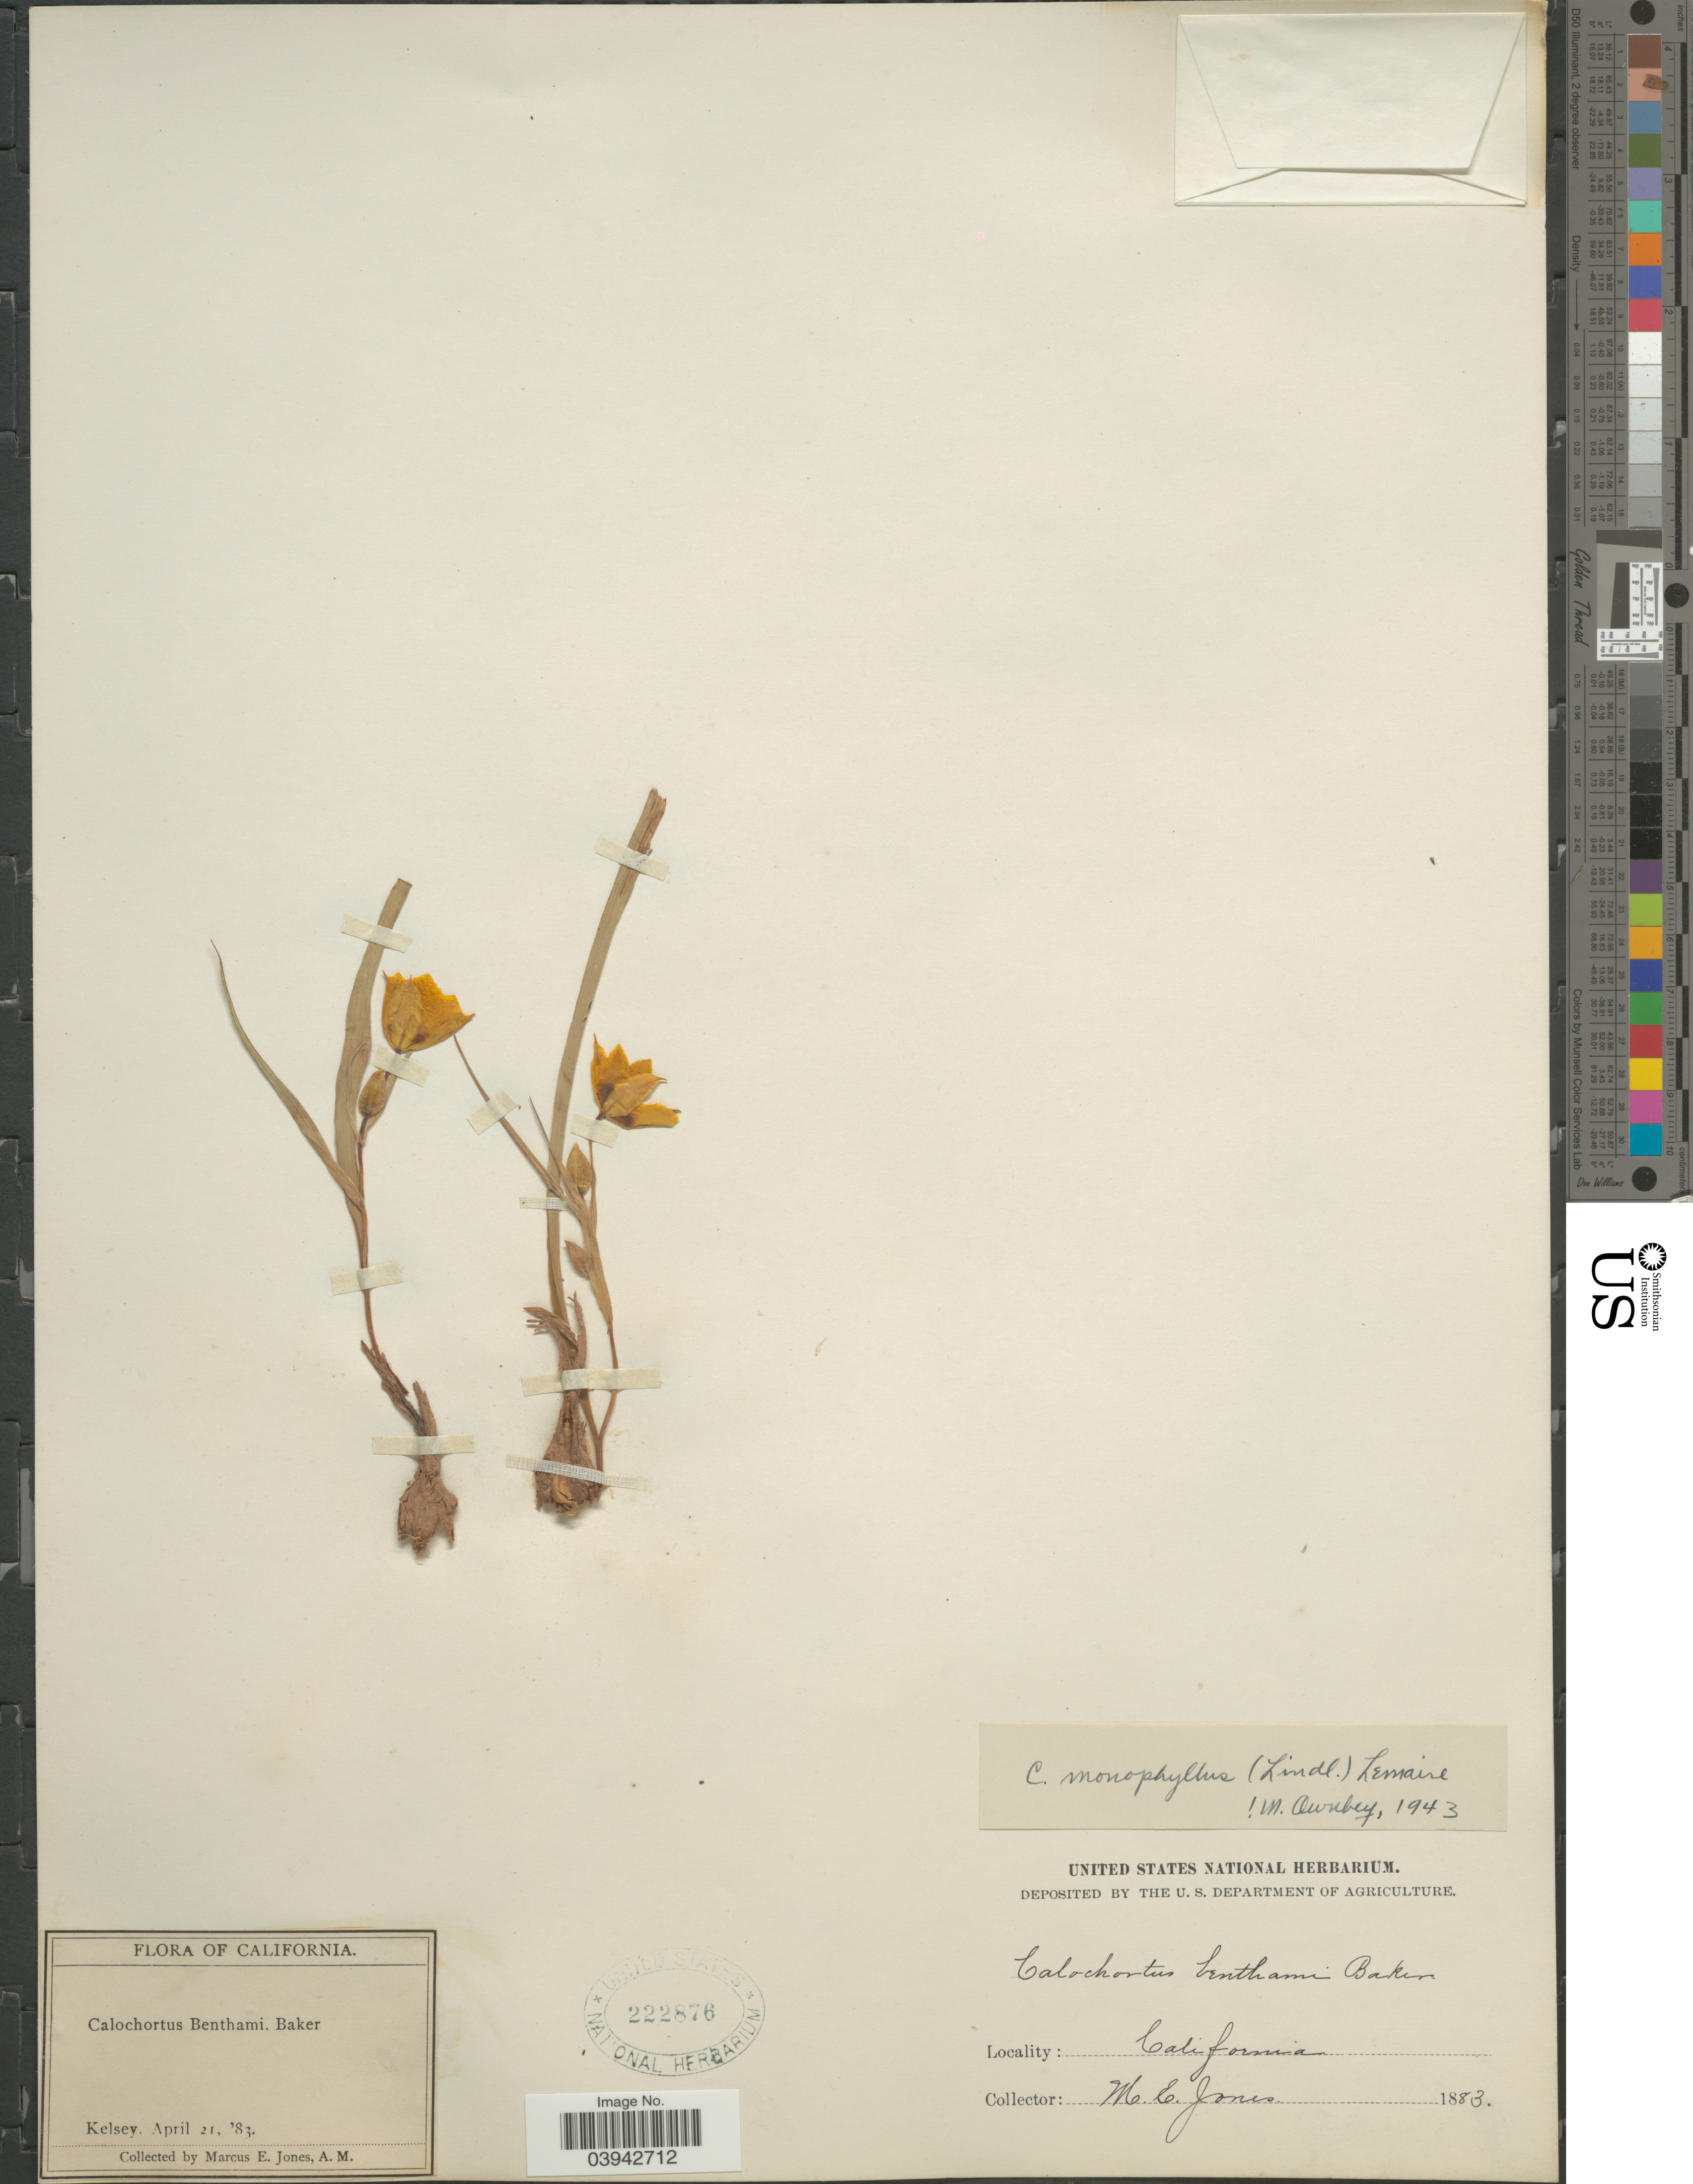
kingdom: Plantae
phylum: Tracheophyta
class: Liliopsida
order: Liliales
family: Liliaceae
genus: Calochortus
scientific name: Calochortus monophyllus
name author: (Lindl.) Lem.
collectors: M. E. Jones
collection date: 1883-04-21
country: United States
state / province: California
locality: Kelsey.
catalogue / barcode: US 222876